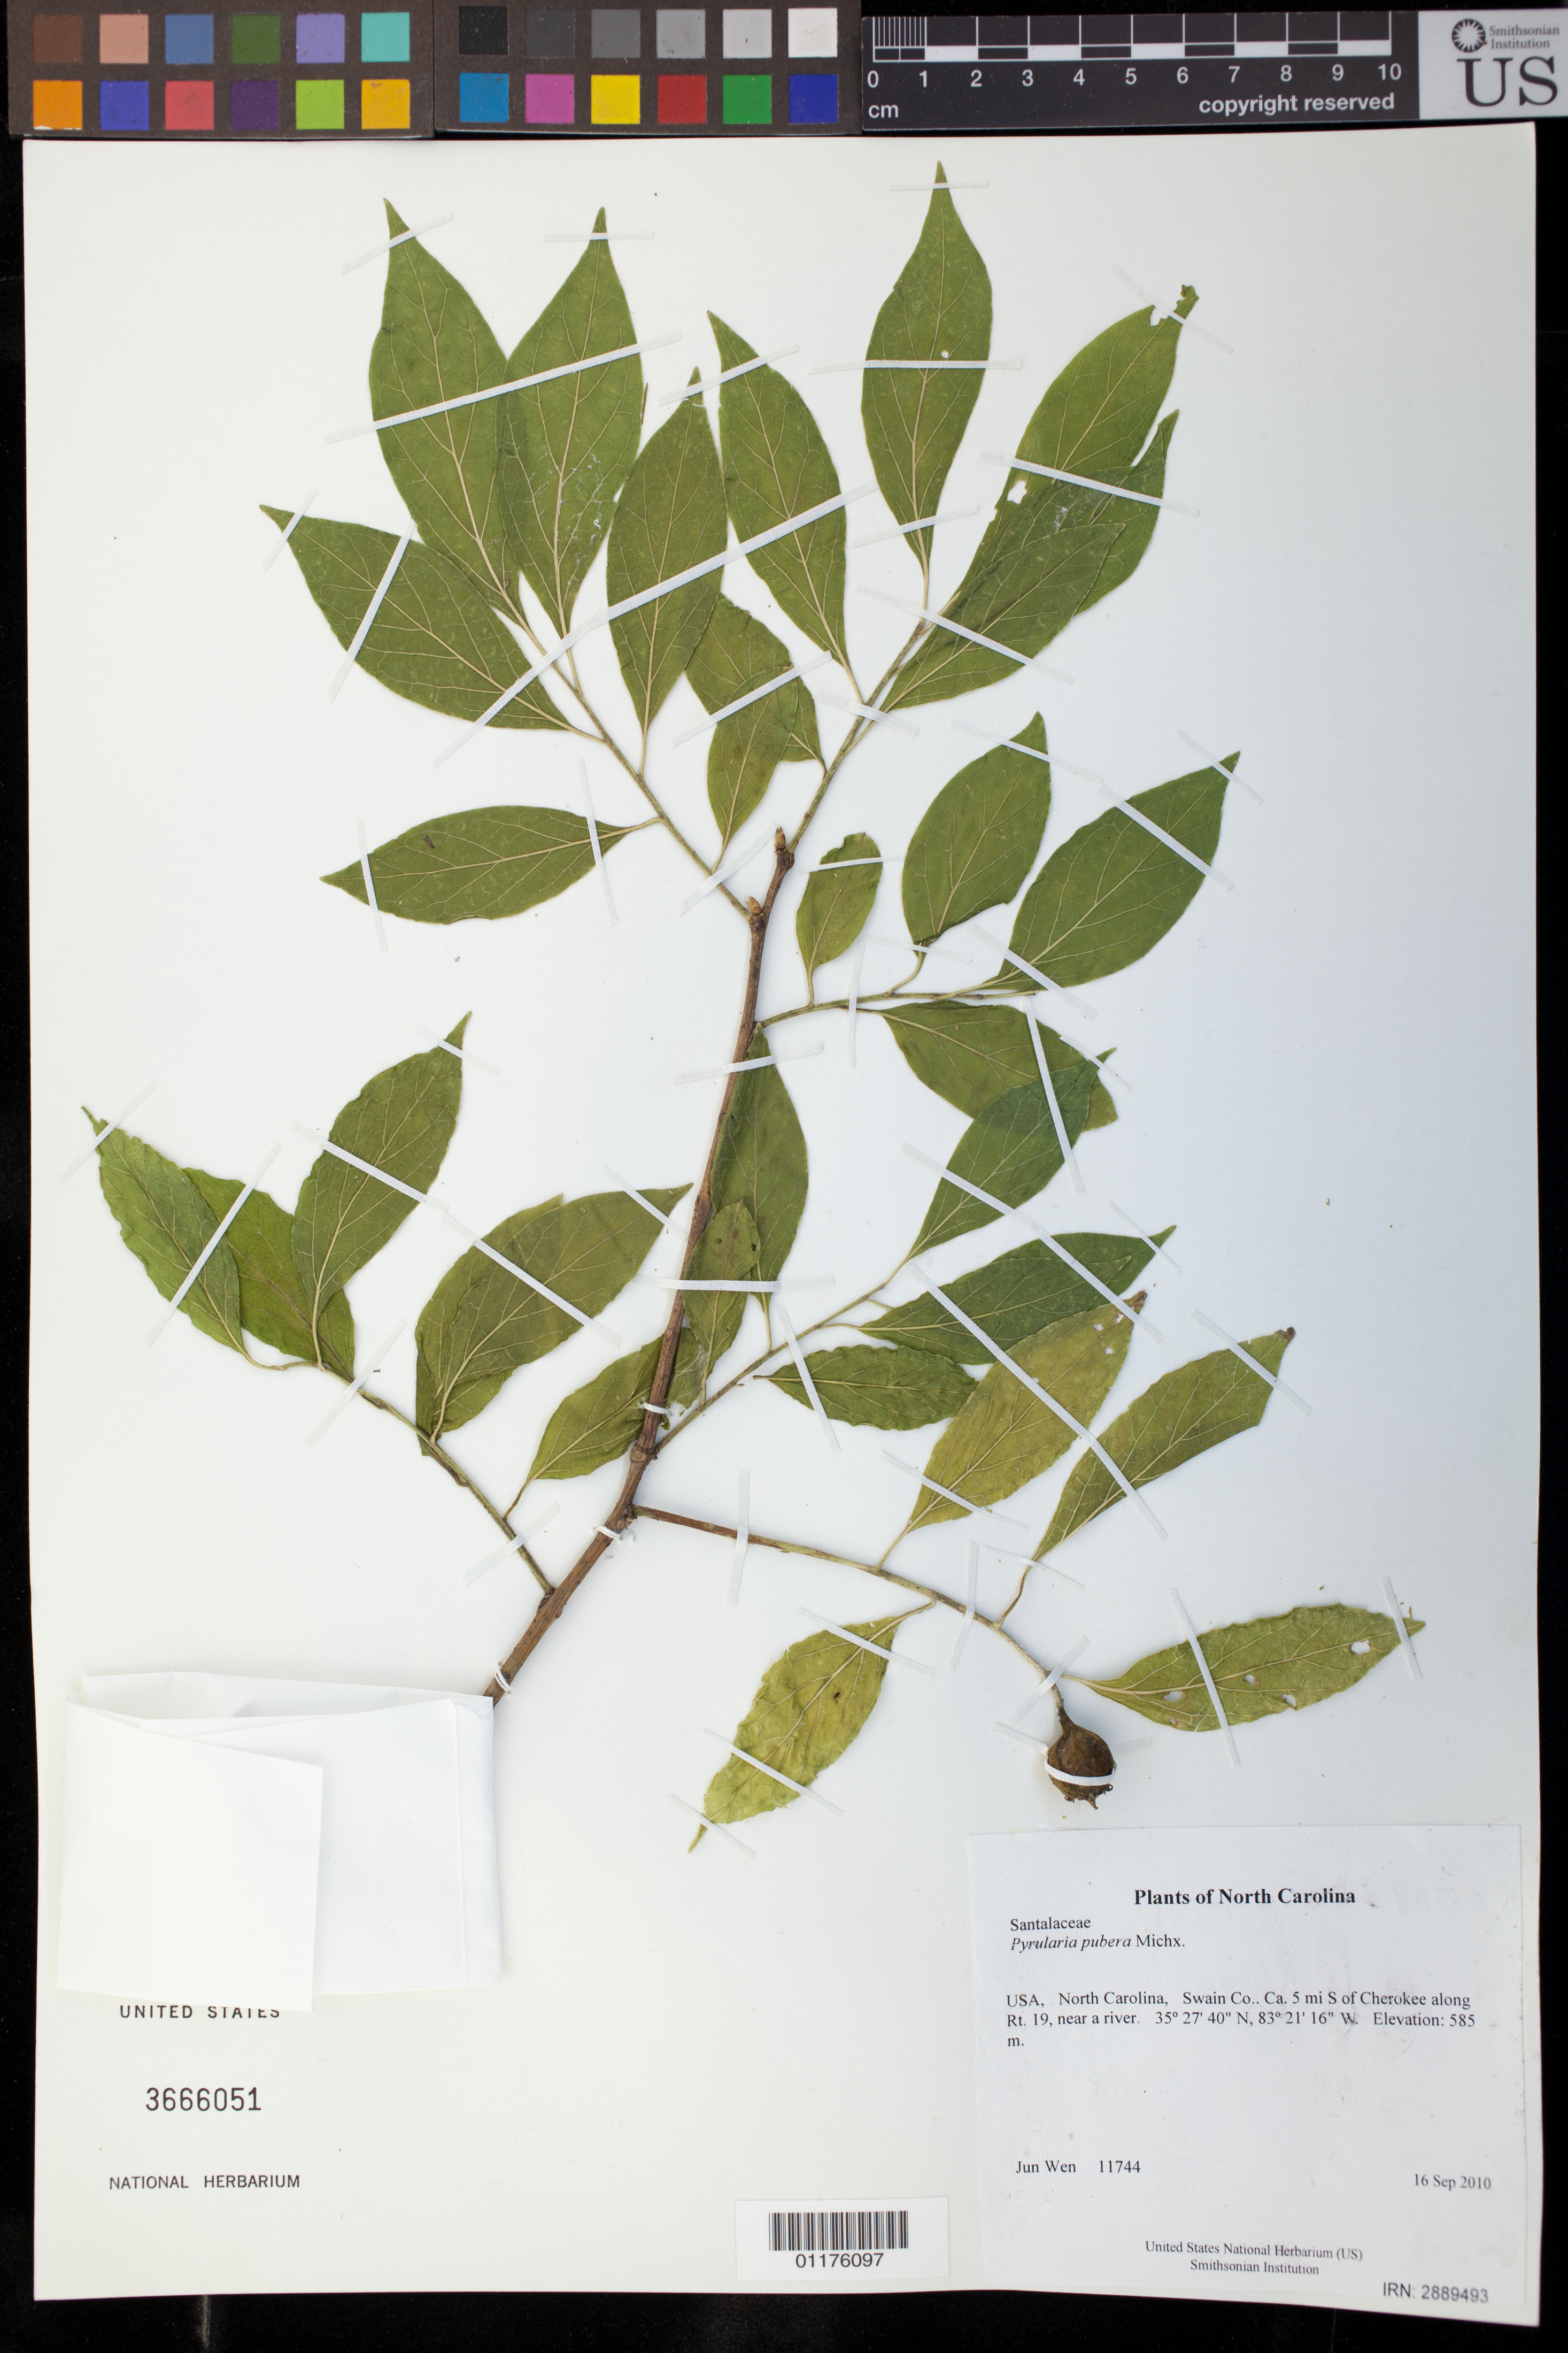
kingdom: Plantae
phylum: Tracheophyta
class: Magnoliopsida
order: Santalales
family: Cervantesiaceae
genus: Pyrularia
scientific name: Pyrularia pubera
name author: Michx.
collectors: J. Wen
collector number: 11744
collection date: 2010-09-16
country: United States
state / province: North Carolina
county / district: Swain Co.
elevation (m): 585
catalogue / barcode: US 3666051